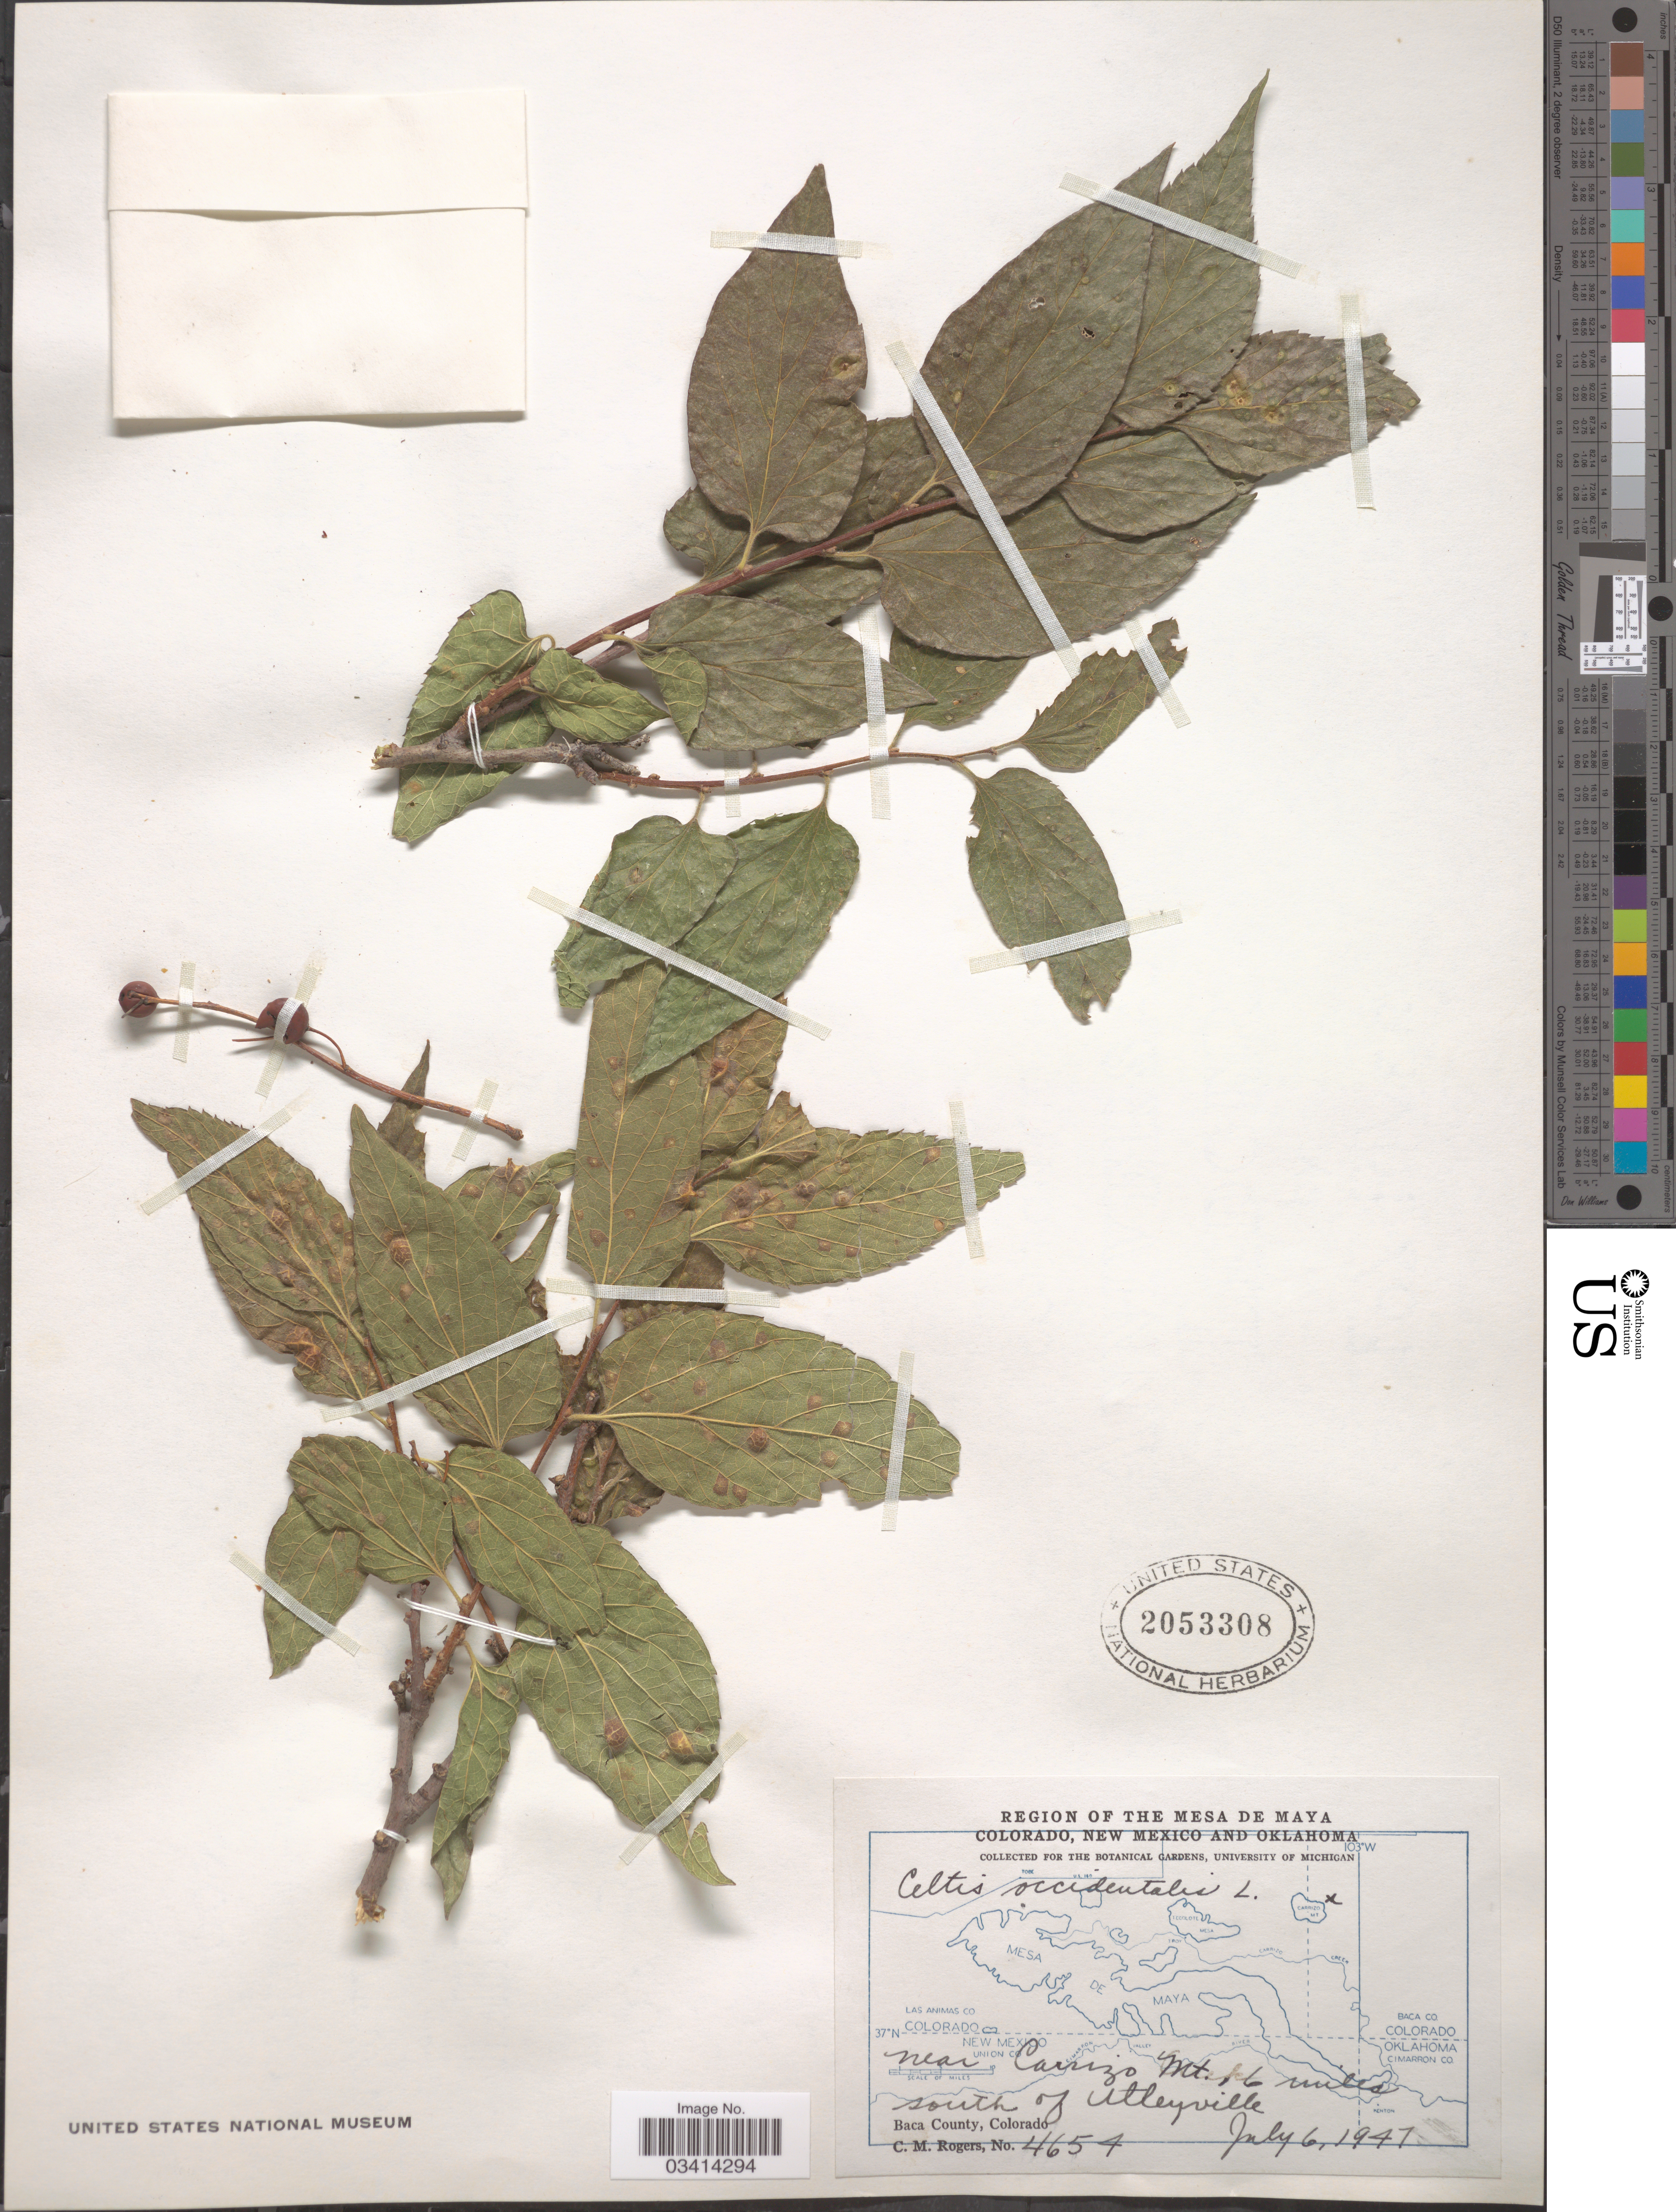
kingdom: Plantae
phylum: Tracheophyta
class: Magnoliopsida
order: Rosales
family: Cannabaceae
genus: Celtis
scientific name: Celtis reticulata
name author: Torr.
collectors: C. M. Rogers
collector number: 4654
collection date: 1947-07-06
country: United States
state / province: Colorado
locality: The Mesa de Maya. Near Carrizo Mt. 16 miles south of Utleyville. Baca County.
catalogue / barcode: US 2053308